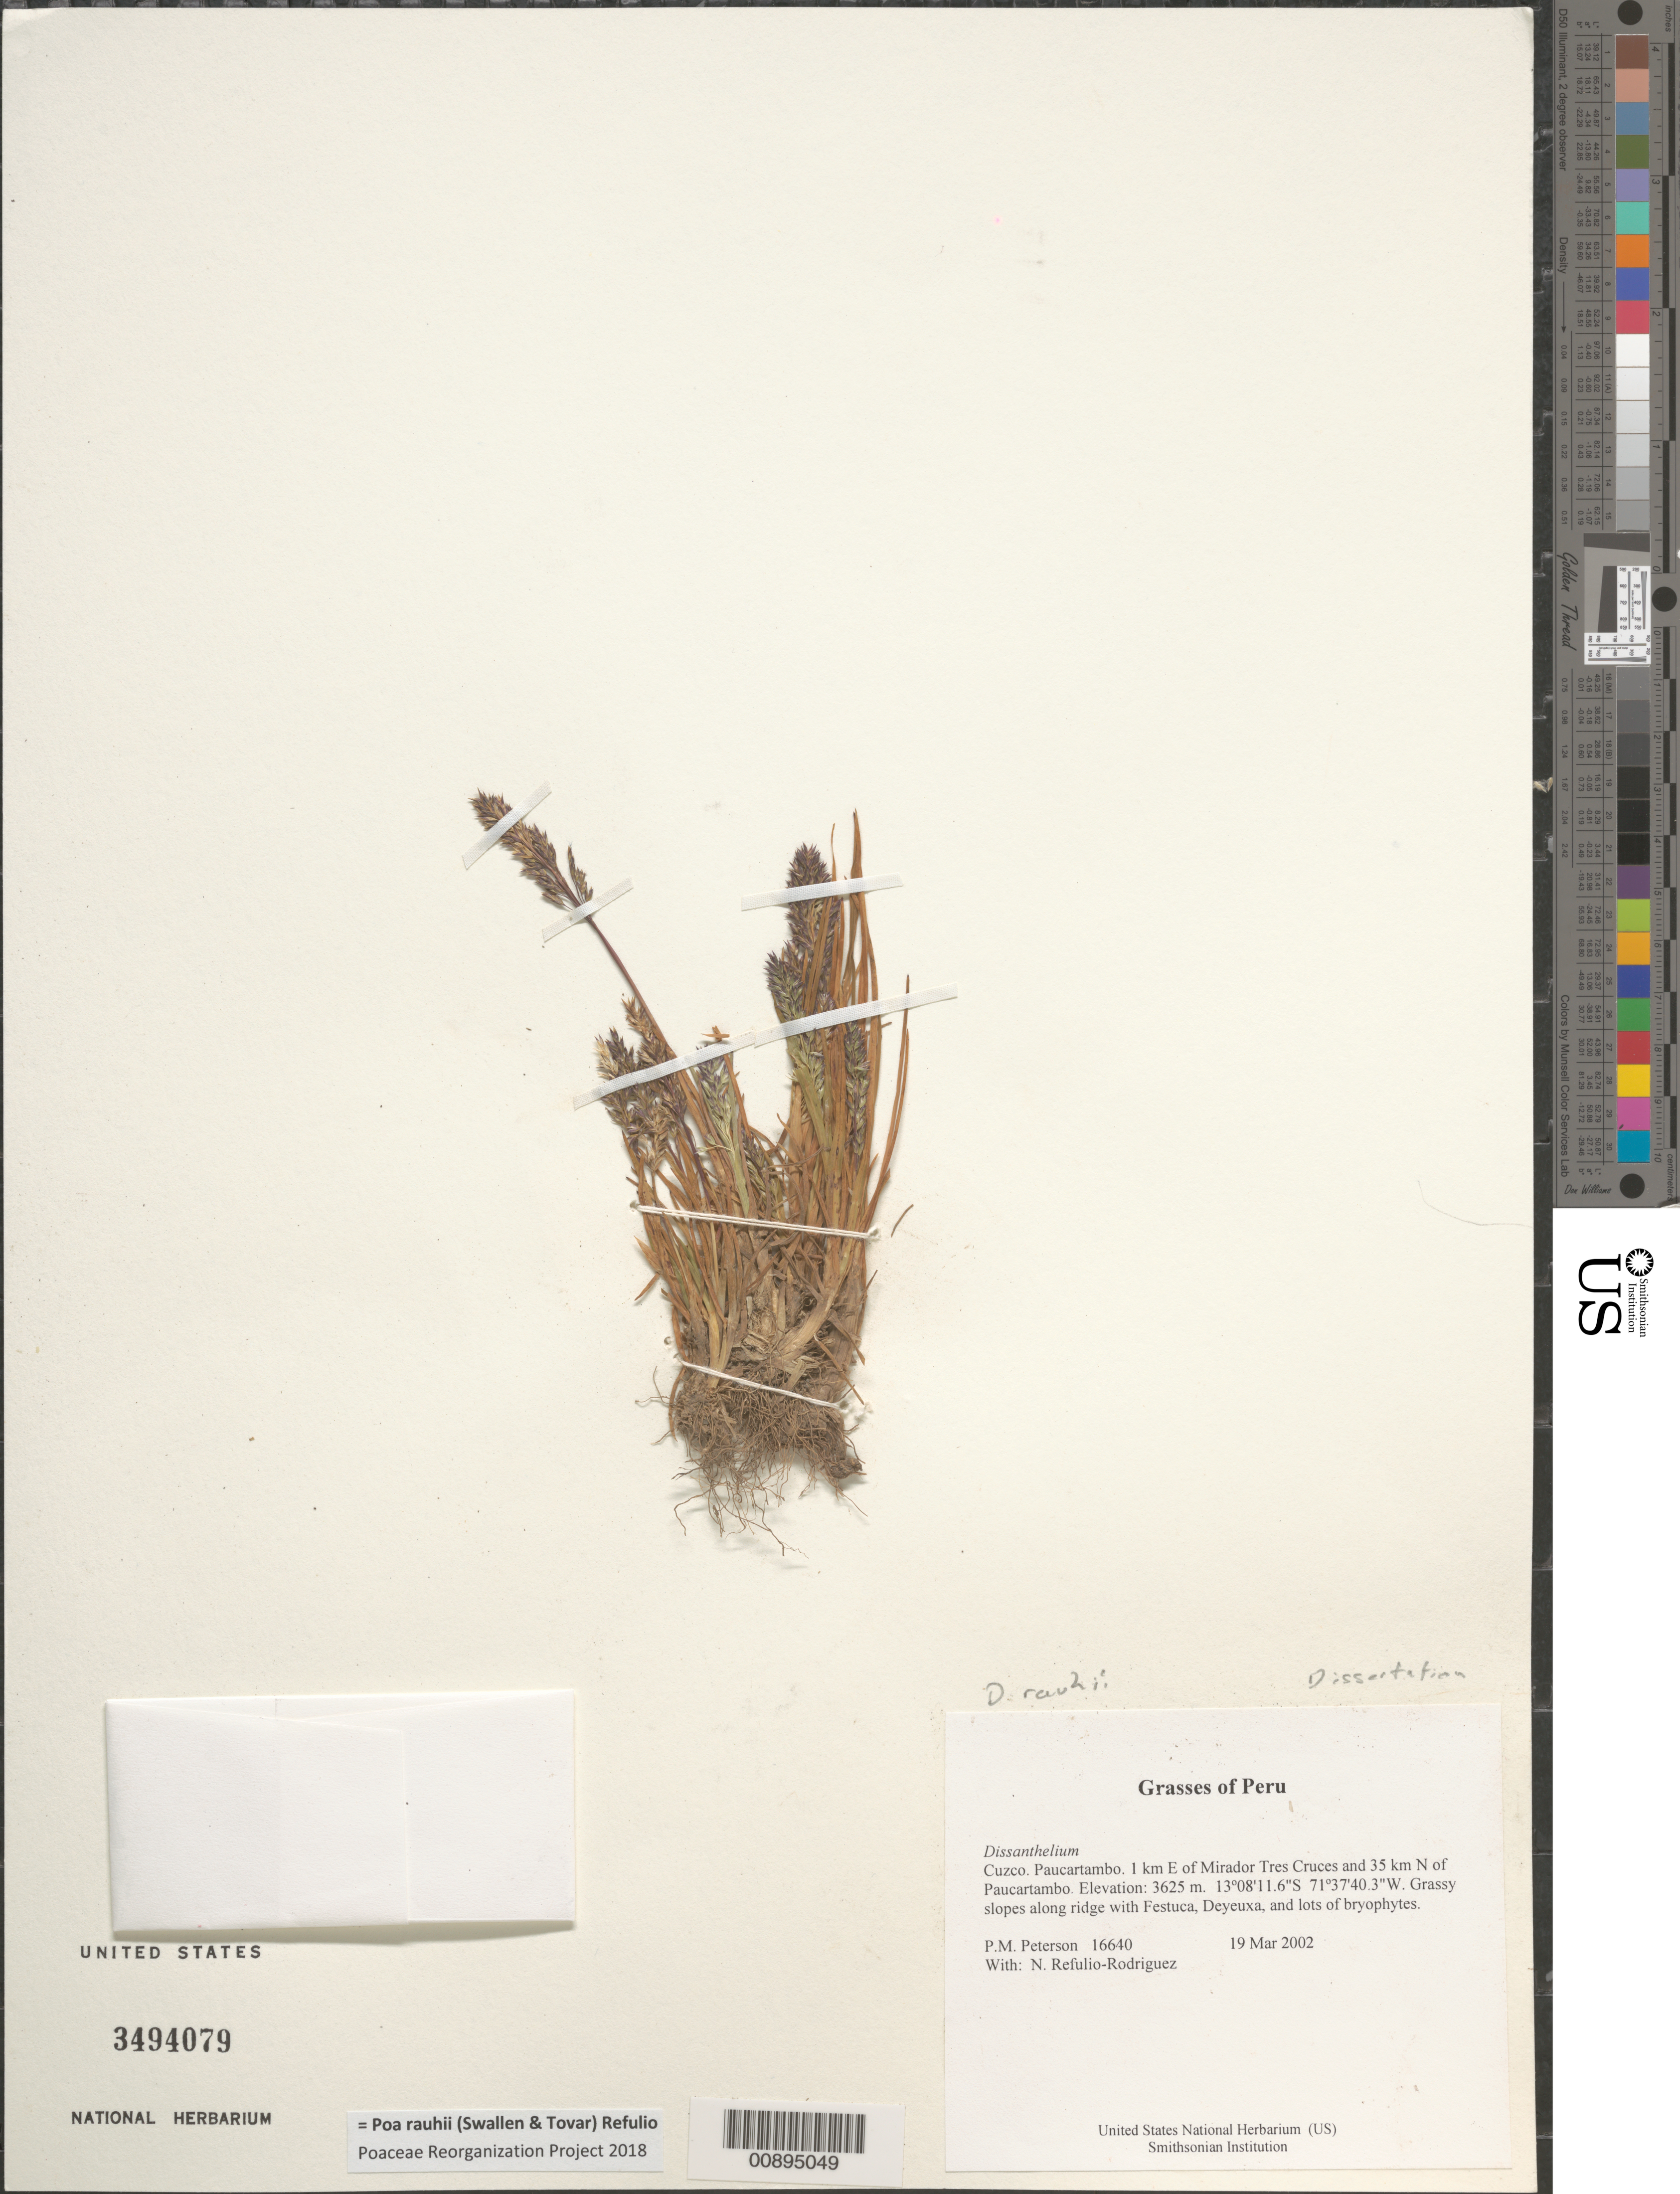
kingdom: Plantae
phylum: Tracheophyta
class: Liliopsida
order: Poales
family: Poaceae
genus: Dissanthelium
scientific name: Dissanthelium rauhii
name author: Swallen & Tovar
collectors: P. M. Peterson & N. Refulio-Rodríguez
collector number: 16640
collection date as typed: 19 Mar 2002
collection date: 2002-03-19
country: Peru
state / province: Cusco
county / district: Paucartambo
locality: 1 km E of Mirador Tres Cruces and 35 km N of Paucartambo.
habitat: Grassy slopes along ridge with ~Festuca, Deyeuxa~, and lots of bryophytes.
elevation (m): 3625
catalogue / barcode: US 3494079